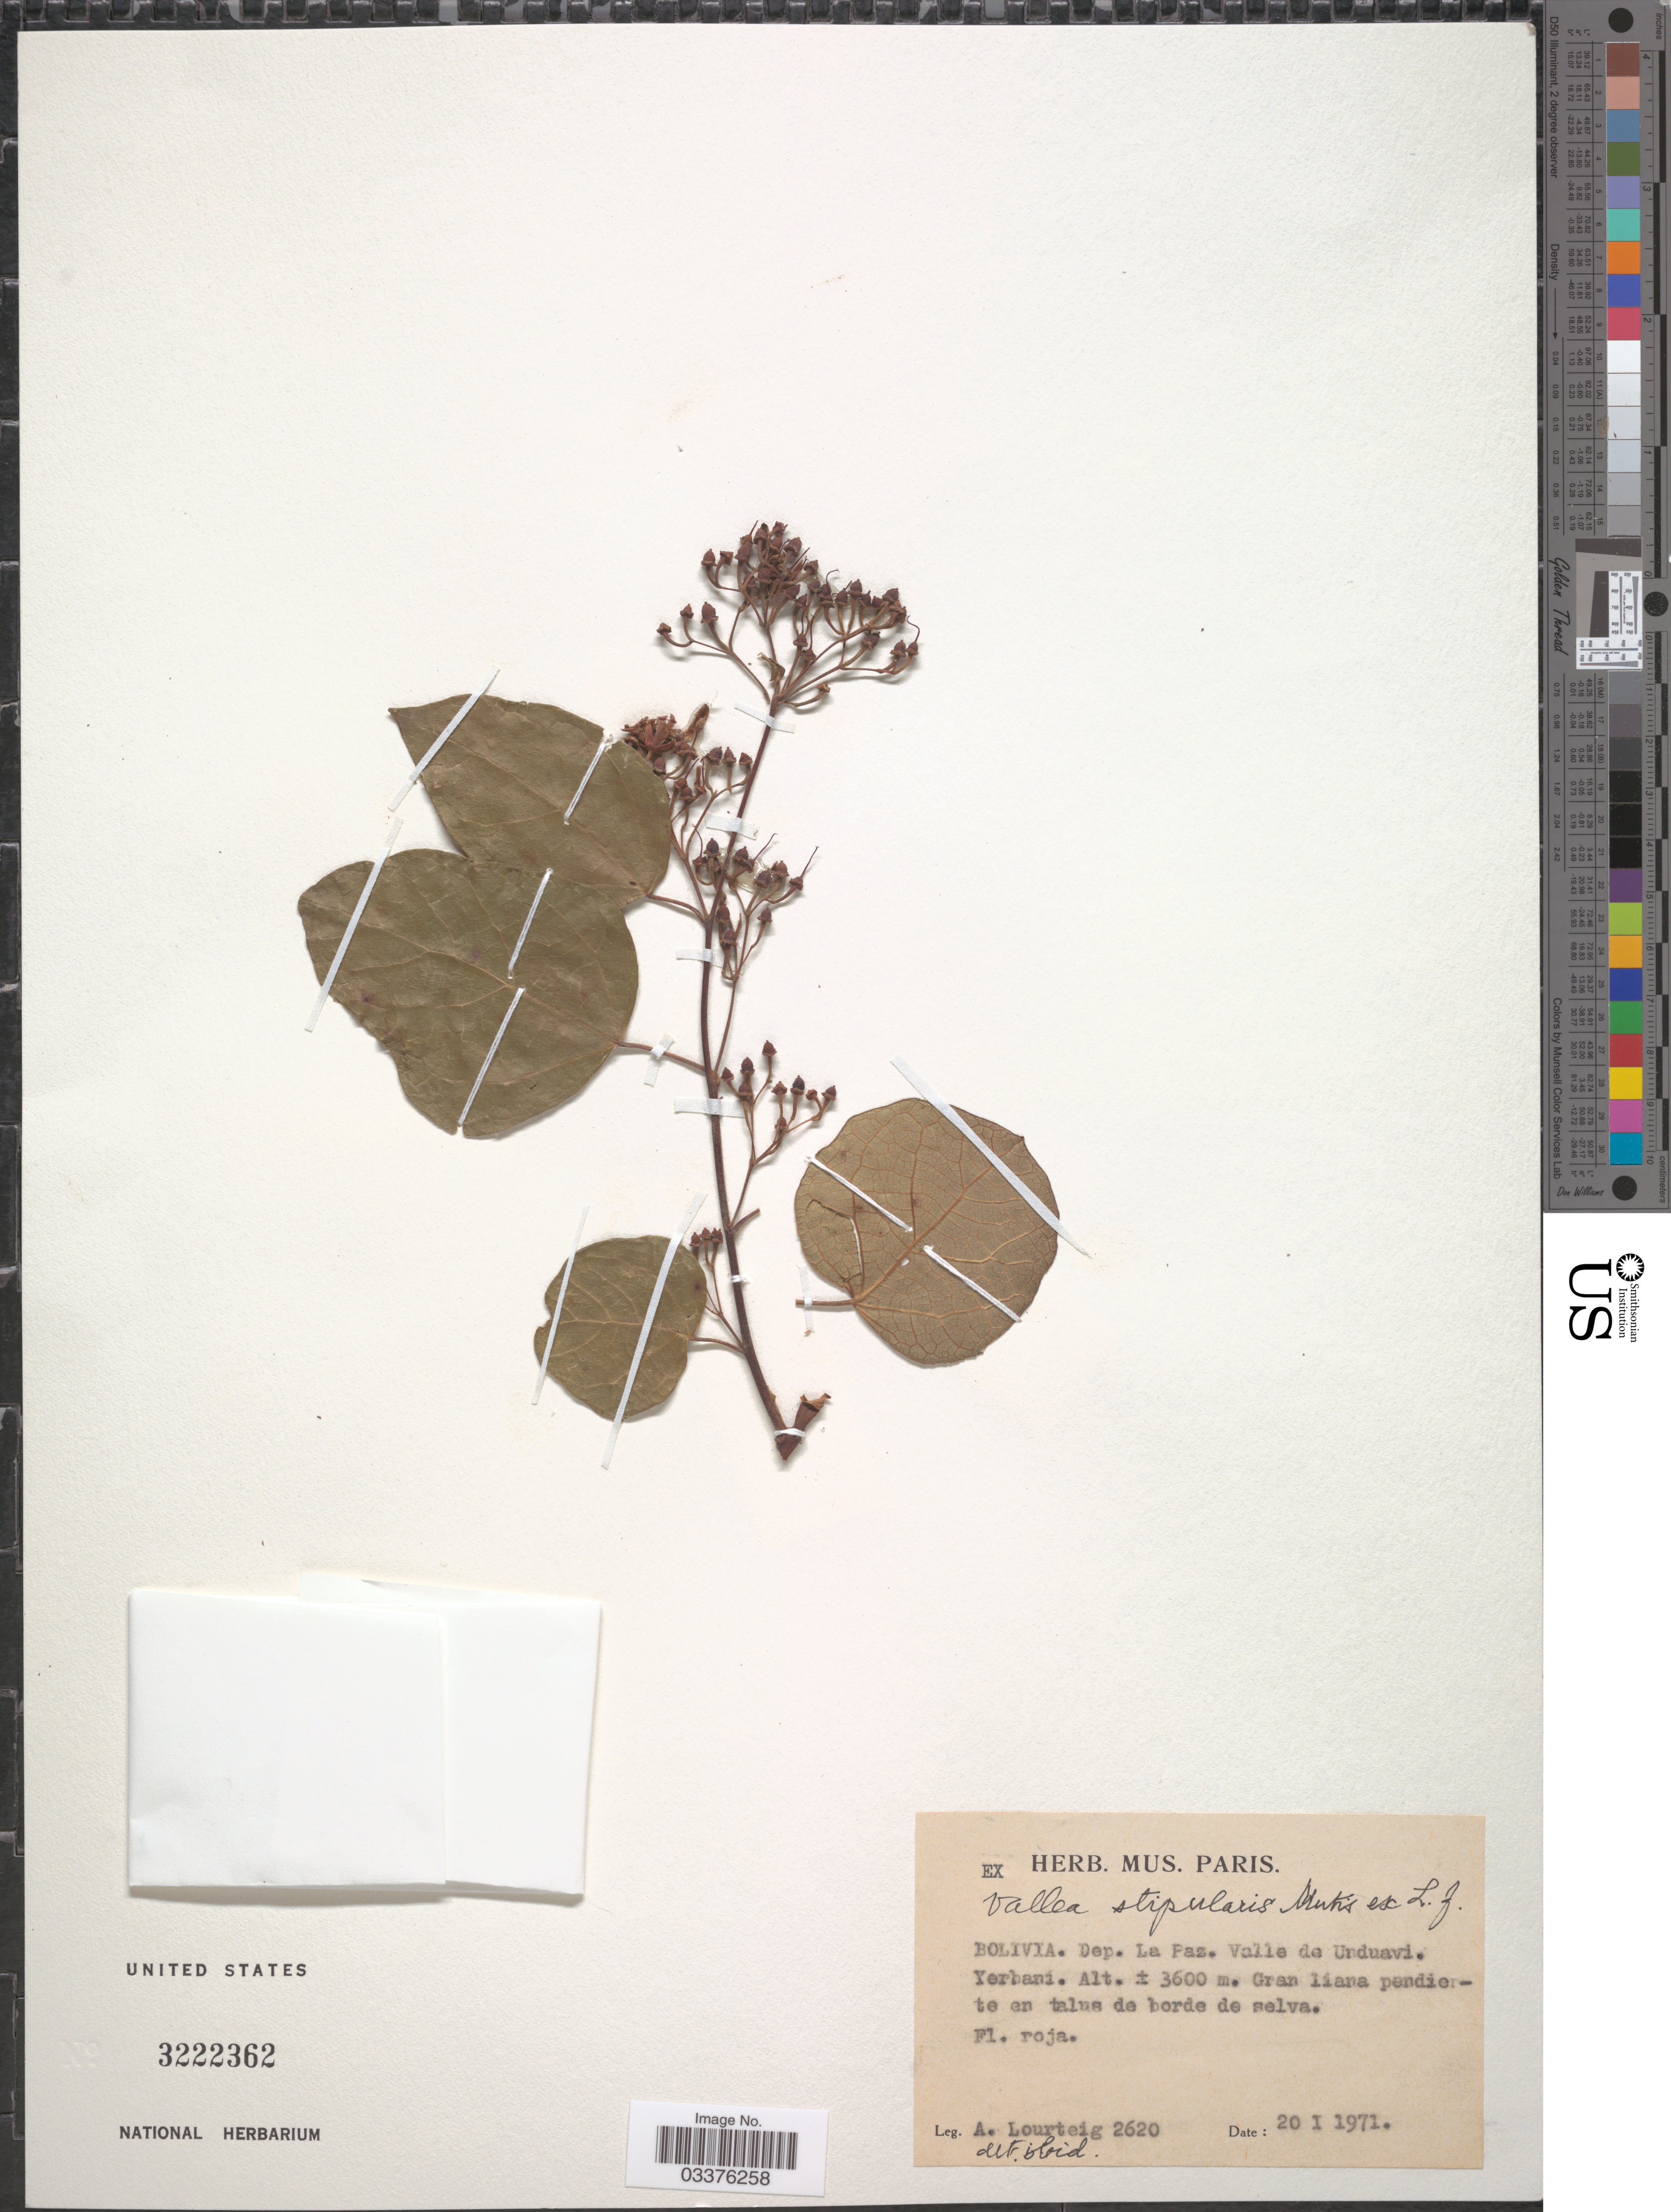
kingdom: Plantae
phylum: Tracheophyta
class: Magnoliopsida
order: Oxalidales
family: Elaeocarpaceae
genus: Vallea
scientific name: Vallea stipularis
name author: L. f.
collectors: A. Lourteig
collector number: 2620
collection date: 1971-01-20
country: Bolivia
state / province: La Paz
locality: Dep. La Paz. Valle de Unduavi. Yerbani.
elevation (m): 3600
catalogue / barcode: US 3222362